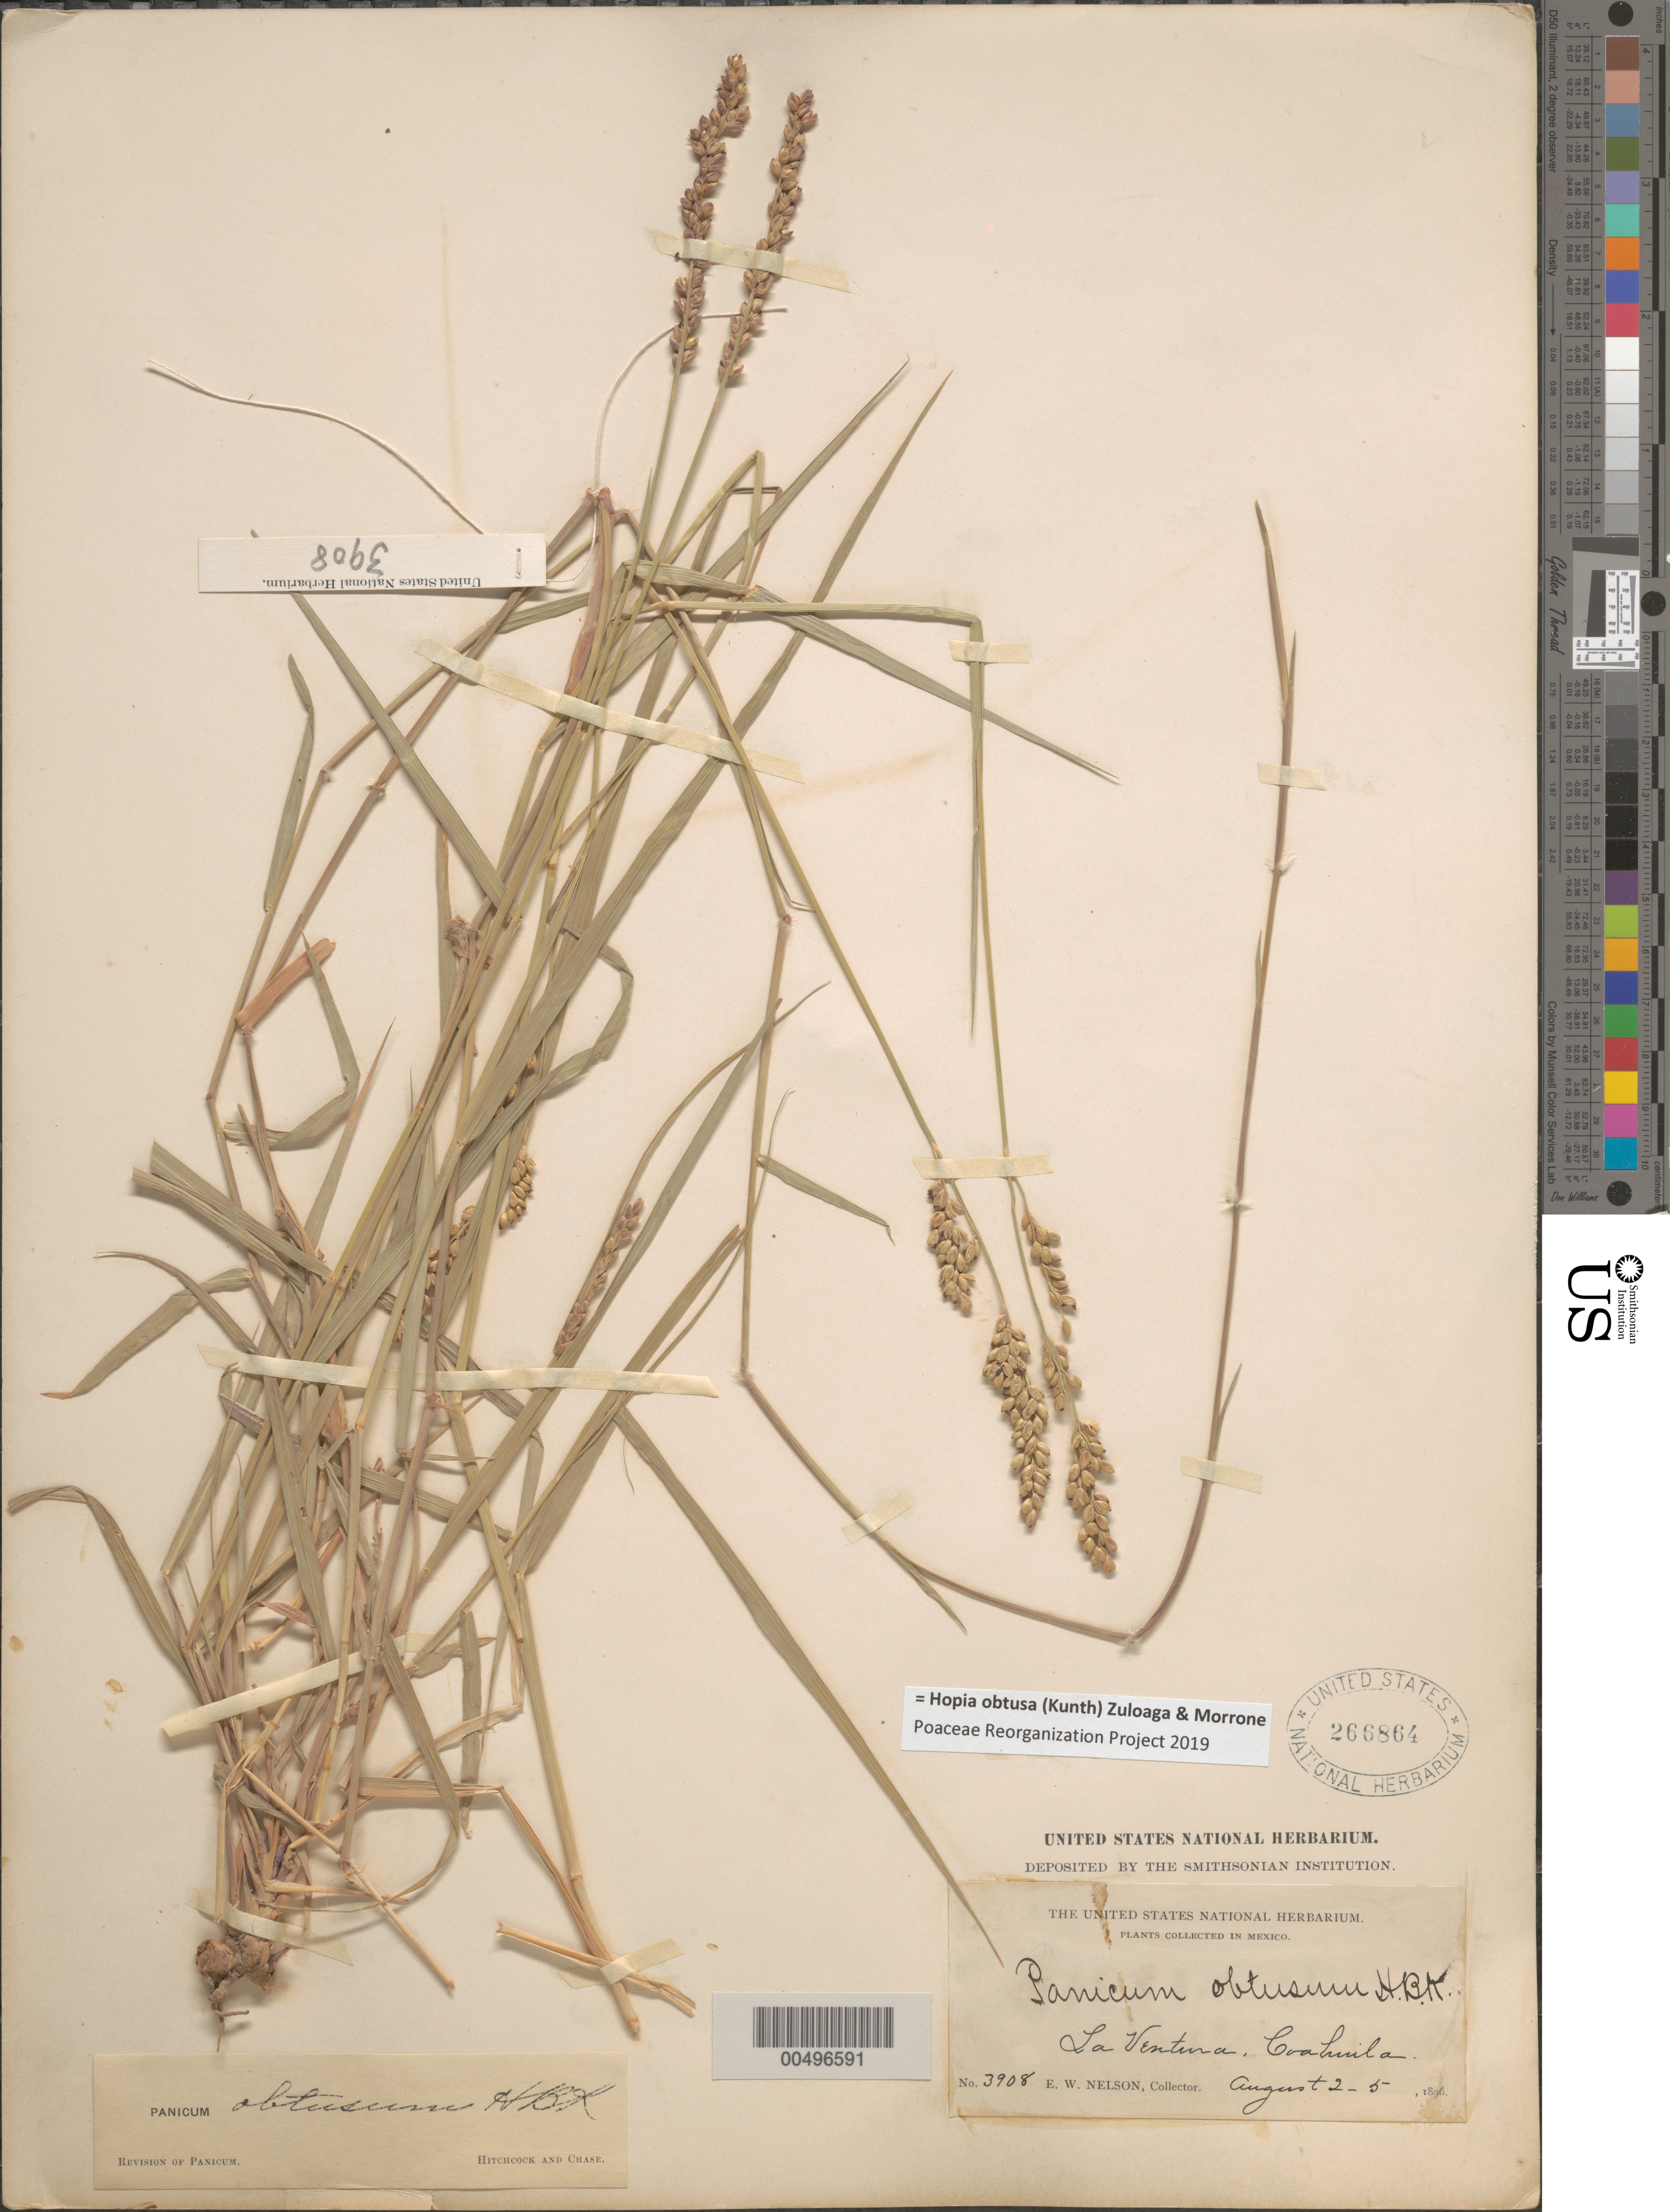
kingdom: Plantae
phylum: Tracheophyta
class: Liliopsida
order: Poales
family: Poaceae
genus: Panicum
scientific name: Panicum obtusum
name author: Kunth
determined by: Hitchcock, A. S.; Chase, [M.] A.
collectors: E. W. Nelson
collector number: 3908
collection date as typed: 2 Aug 1896 to 5 Aug 1896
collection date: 1896-08-02/1896-08-05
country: Mexico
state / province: Coahuila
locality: La Ventura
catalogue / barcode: US 266864